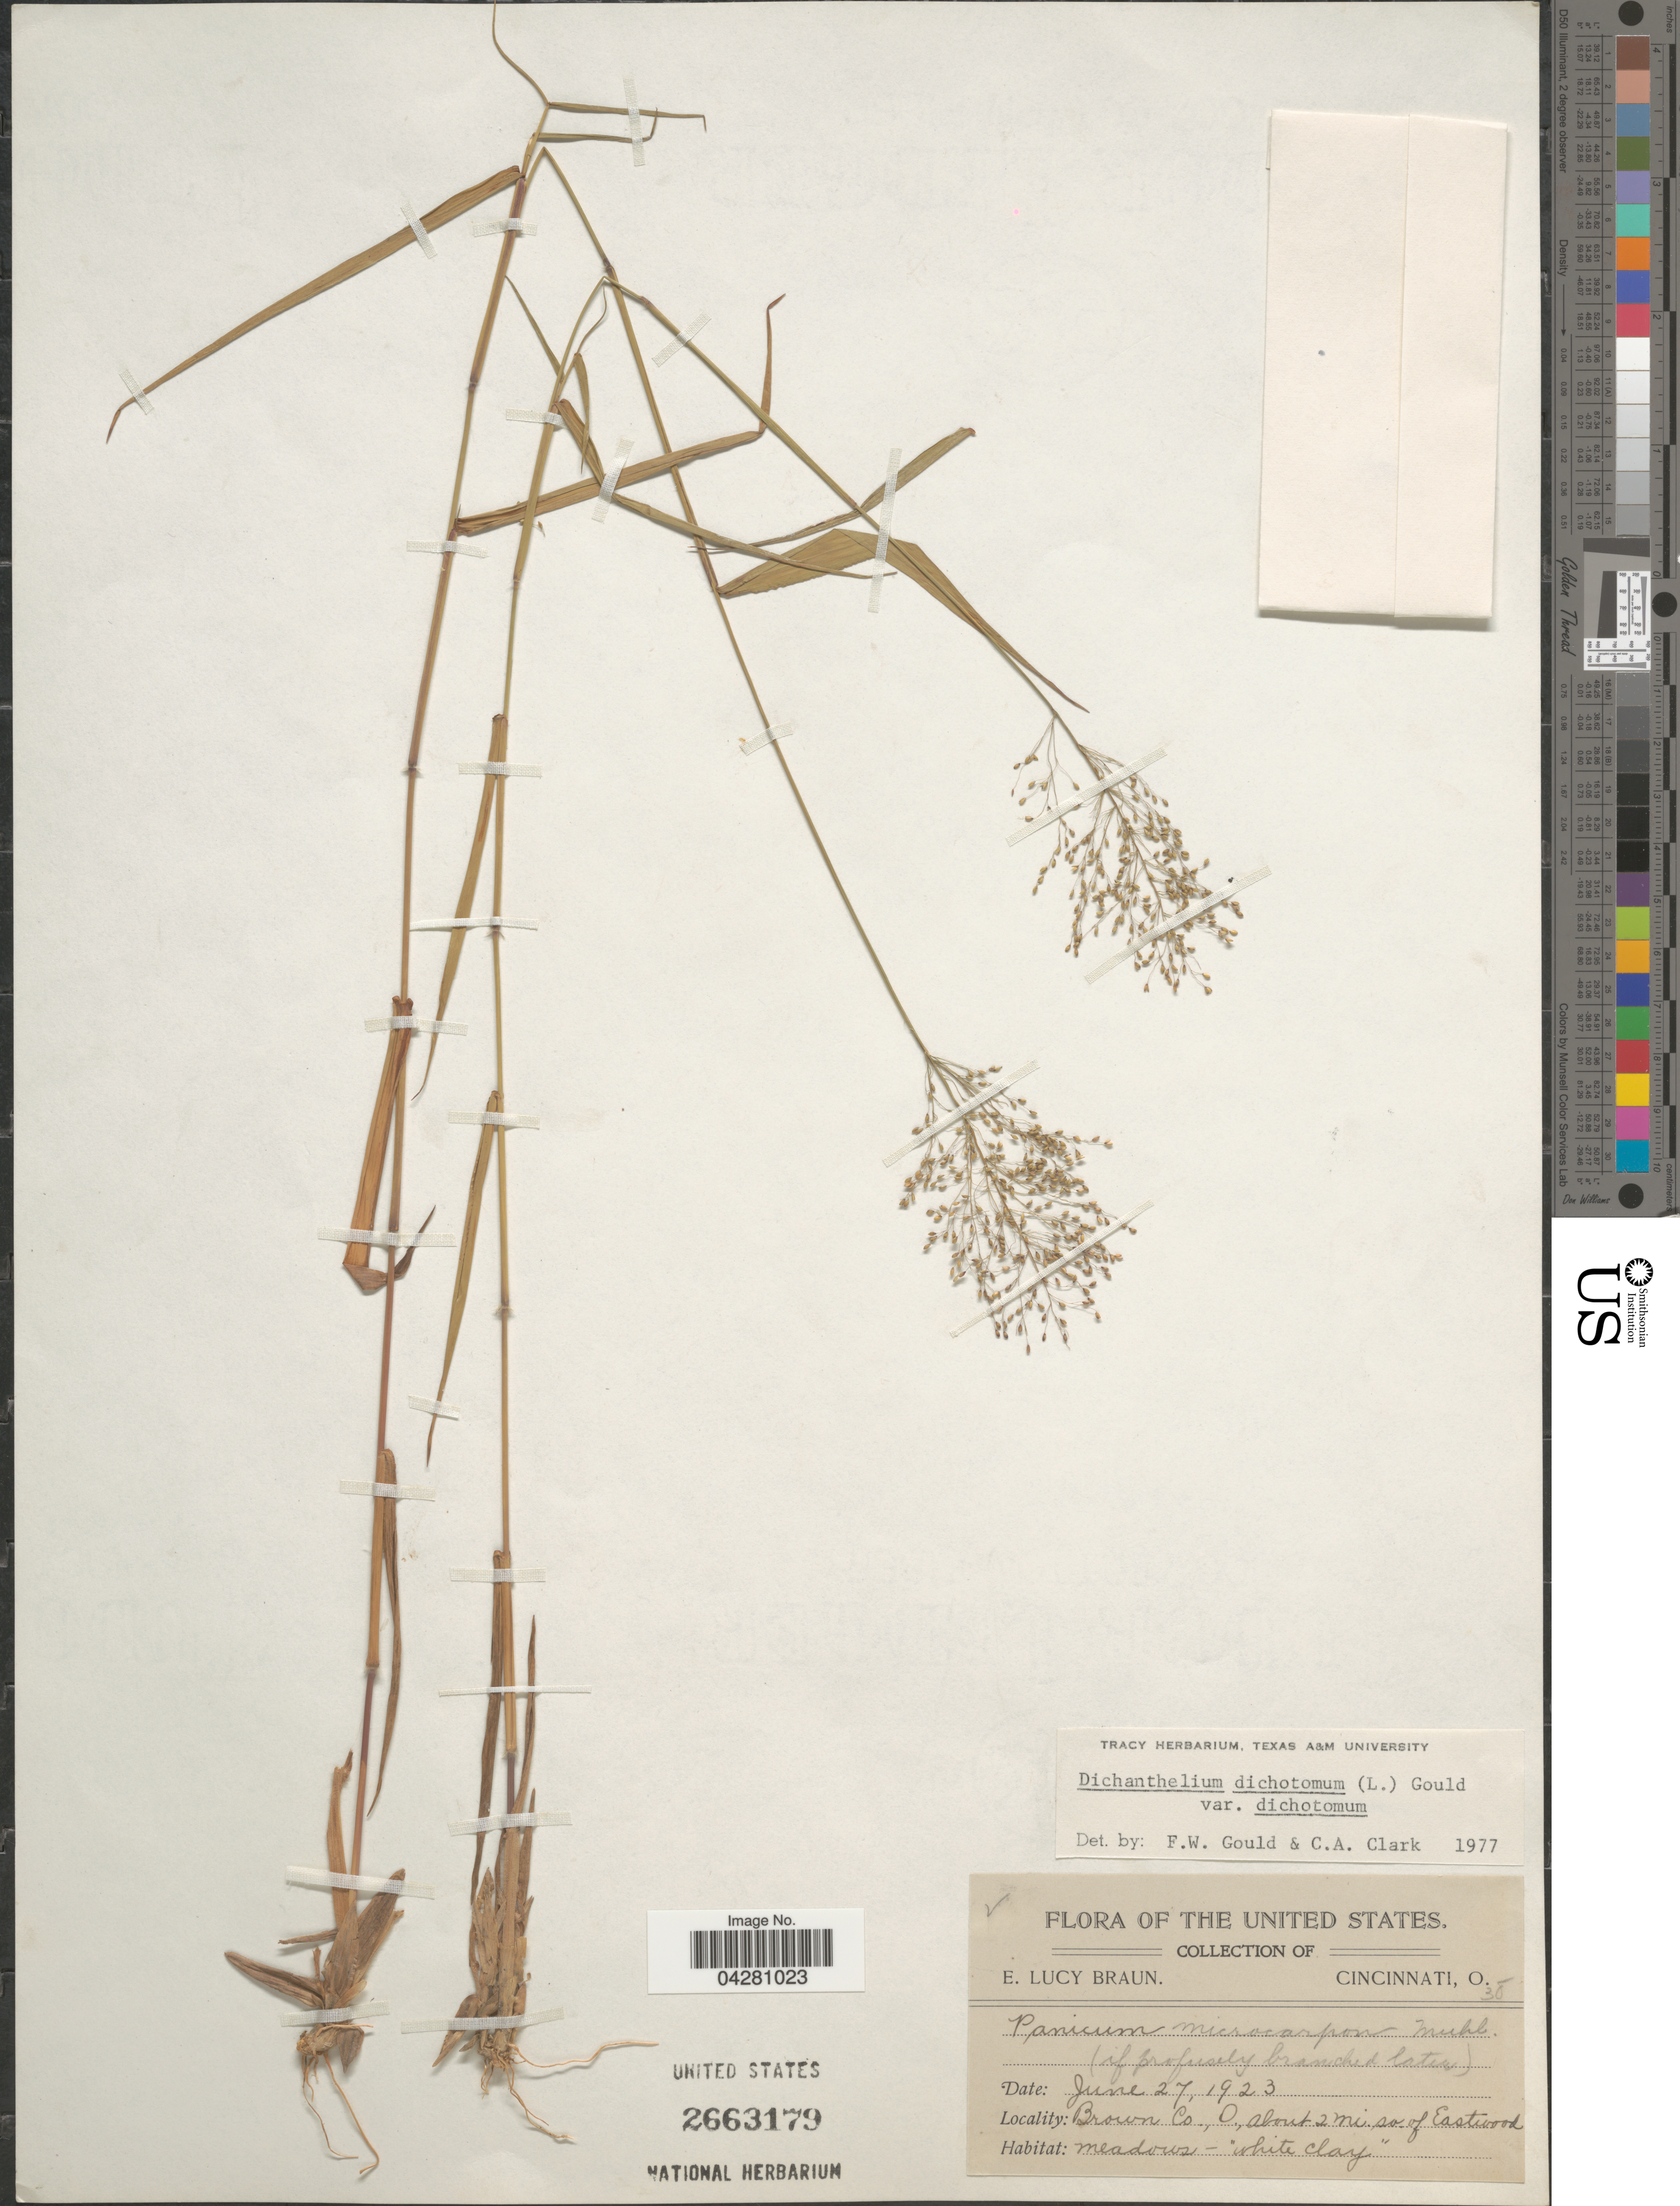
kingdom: Plantae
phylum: Tracheophyta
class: Liliopsida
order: Poales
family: Poaceae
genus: Dichanthelium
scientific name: Dichanthelium dichotomum var. dichotomum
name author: (L.) Gould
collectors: E. L. Braun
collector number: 38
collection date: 1923-06-27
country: United States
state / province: Ohio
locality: Brown Co. About 2 mi. so. of Eastwood.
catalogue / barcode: US 2663179